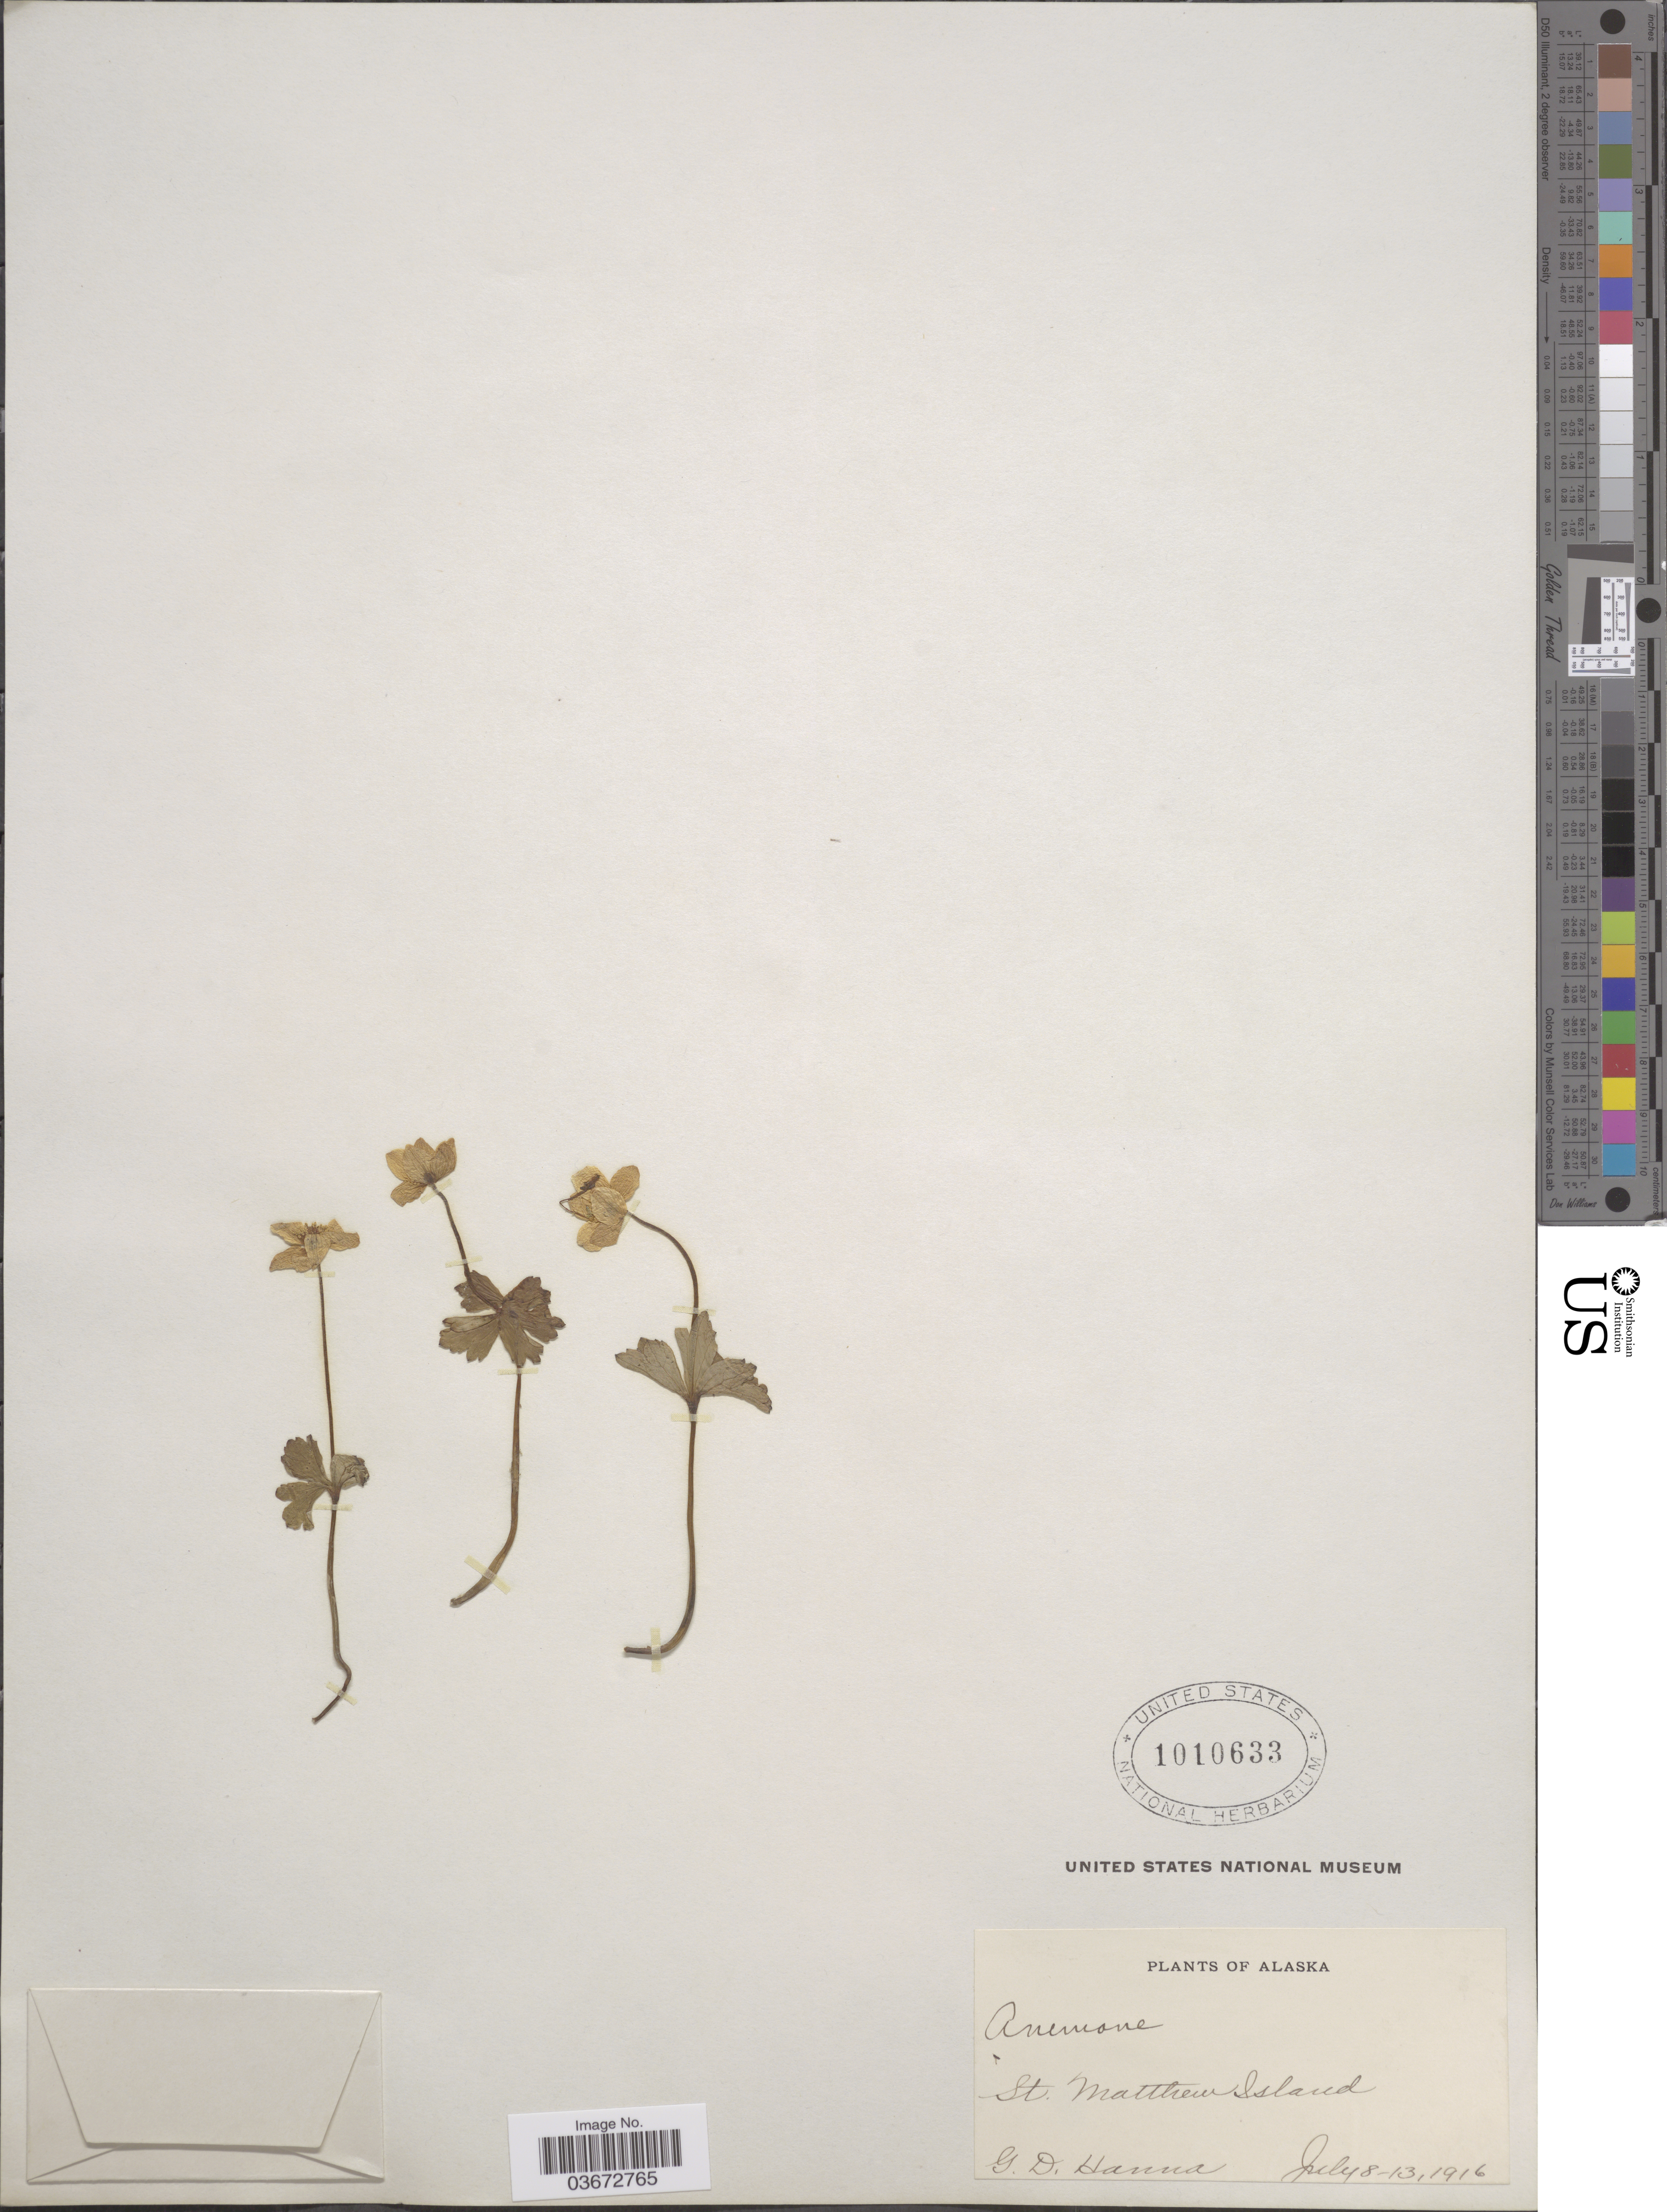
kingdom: Plantae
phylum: Tracheophyta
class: Magnoliopsida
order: Ranunculales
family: Ranunculaceae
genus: Anemone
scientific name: Anemone richardsonii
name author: Hook.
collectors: G. D. Hanna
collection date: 1916-07-08/1916-07-13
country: United States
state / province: Alaska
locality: St. Matthew Island.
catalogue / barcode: US 1010633